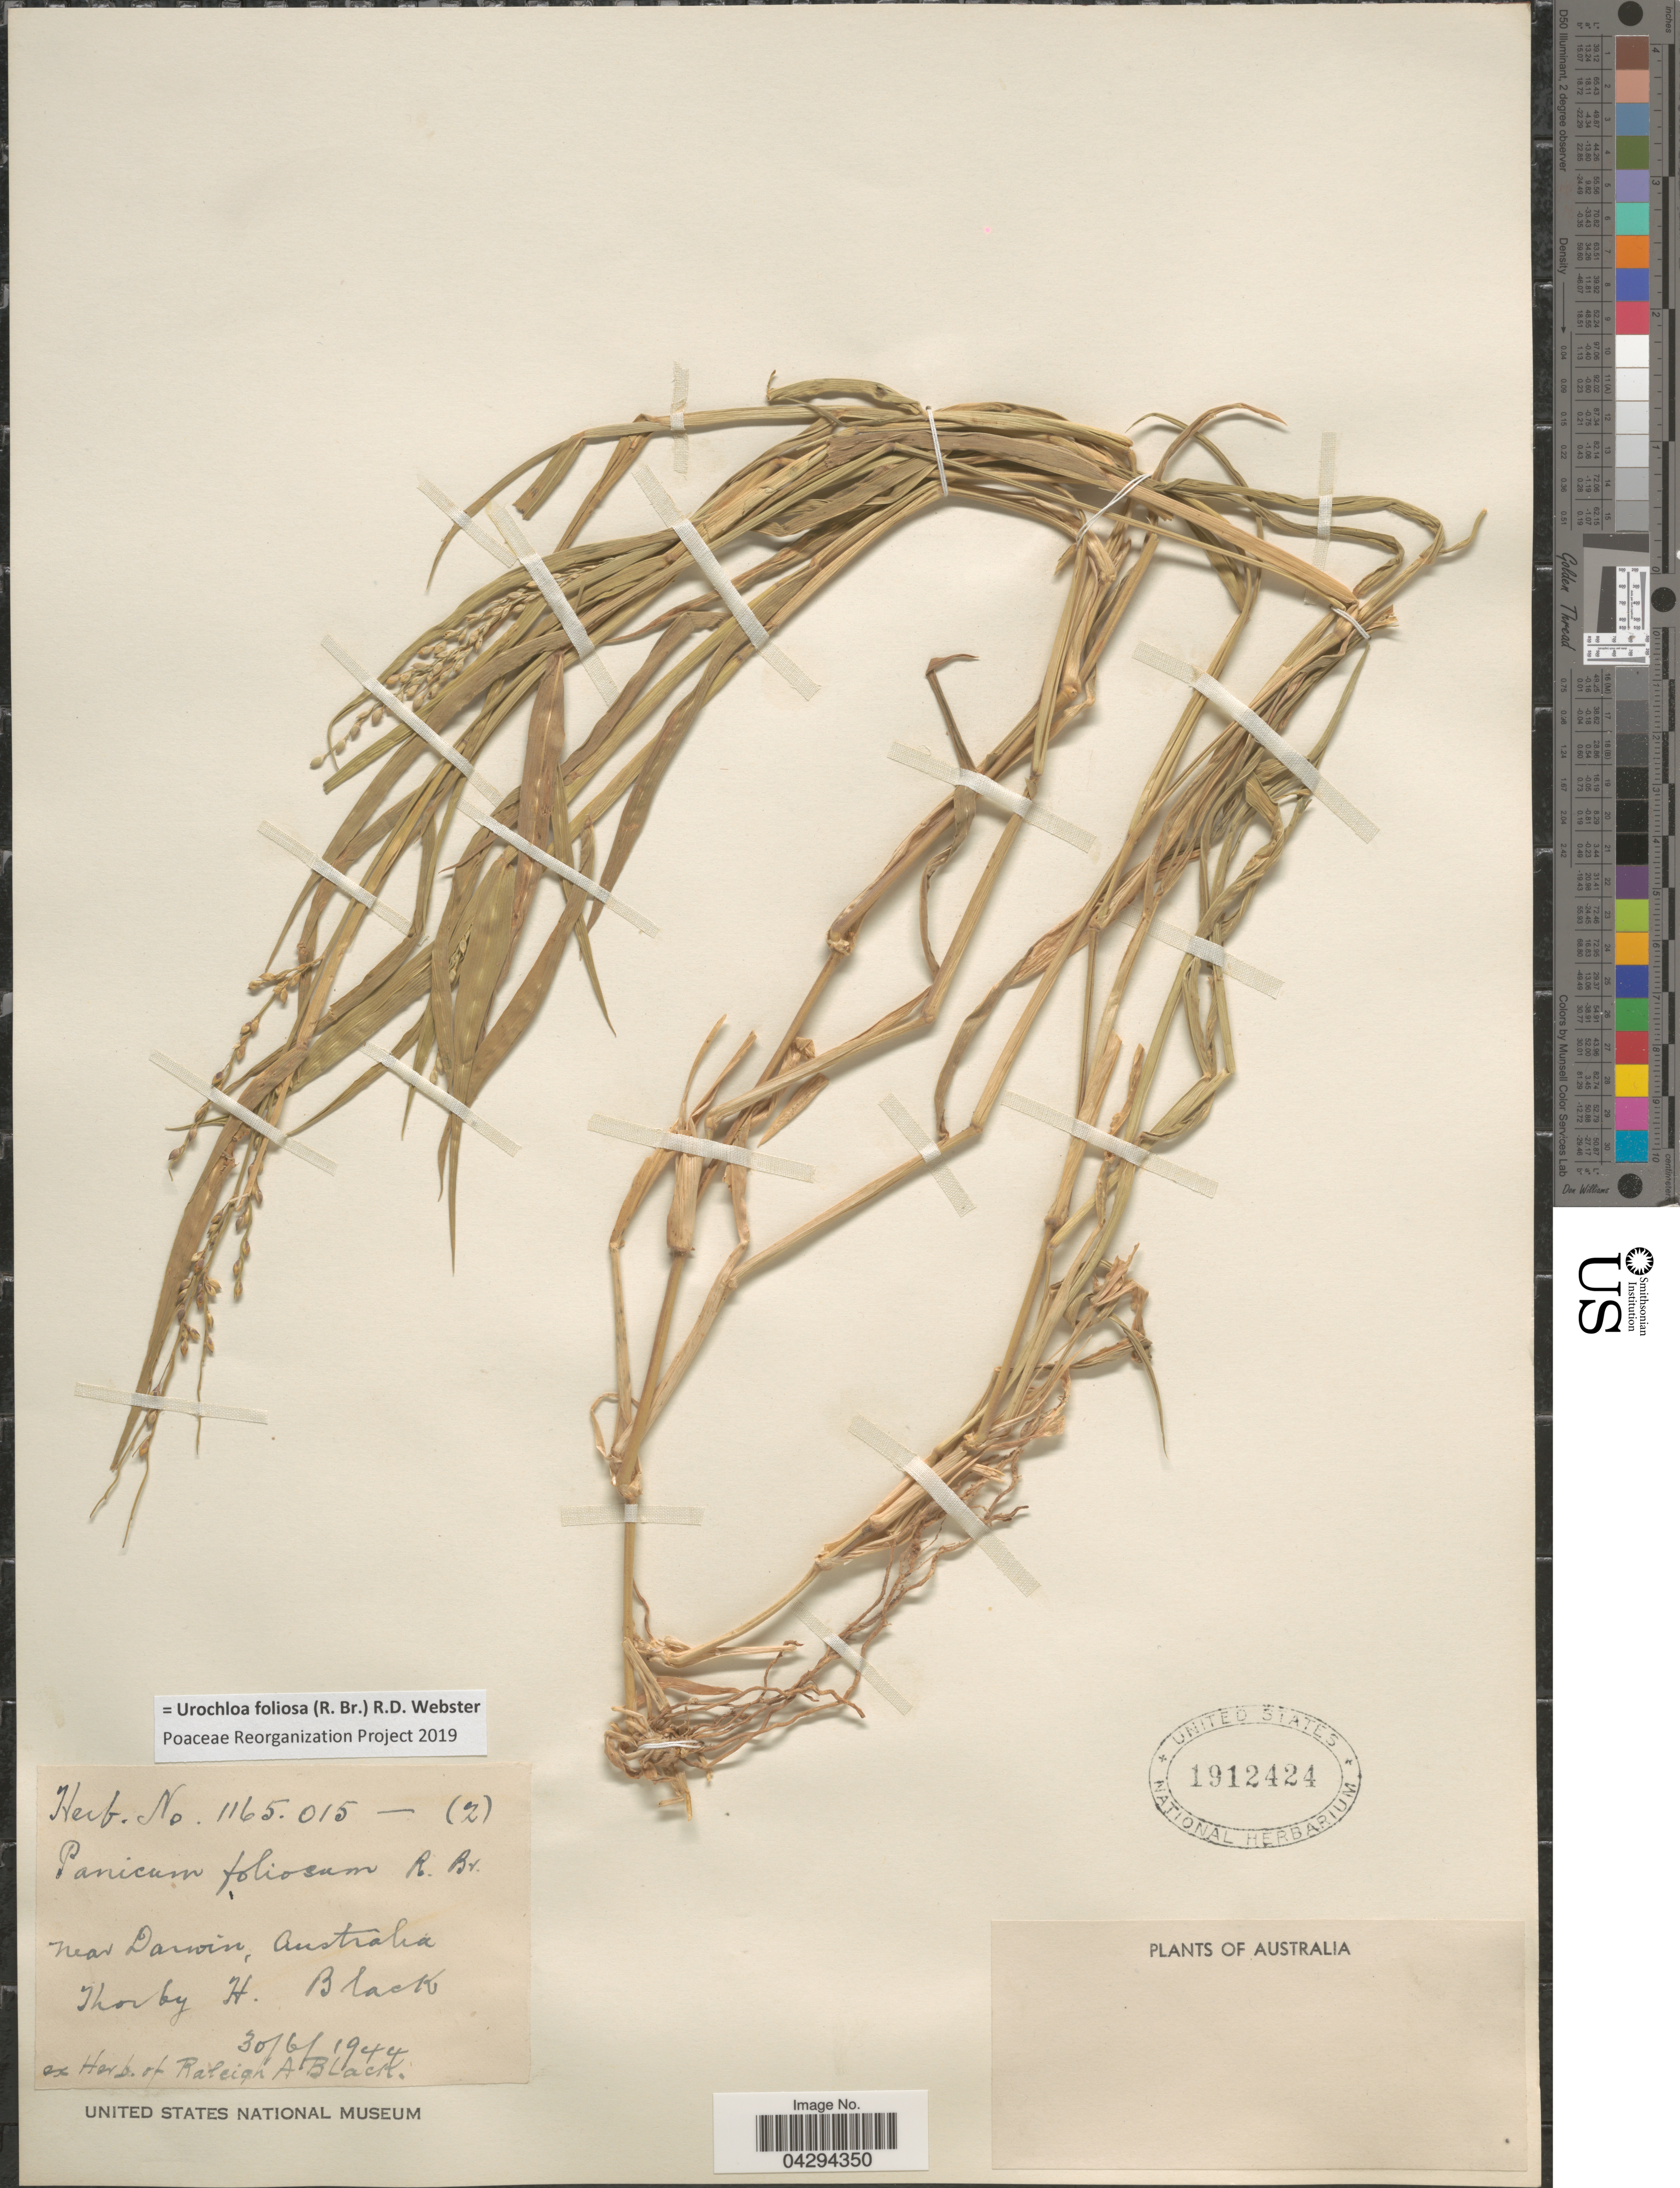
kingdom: Plantae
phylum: Tracheophyta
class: Liliopsida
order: Poales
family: Poaceae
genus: Urochloa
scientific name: Urochloa foliosa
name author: (R. Br.) R.D. Webster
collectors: Ex Herb. Raleigh A. Black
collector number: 1165015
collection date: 1944-06-30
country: Australia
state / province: Western Australia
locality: Near Darwin.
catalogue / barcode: US 1912424